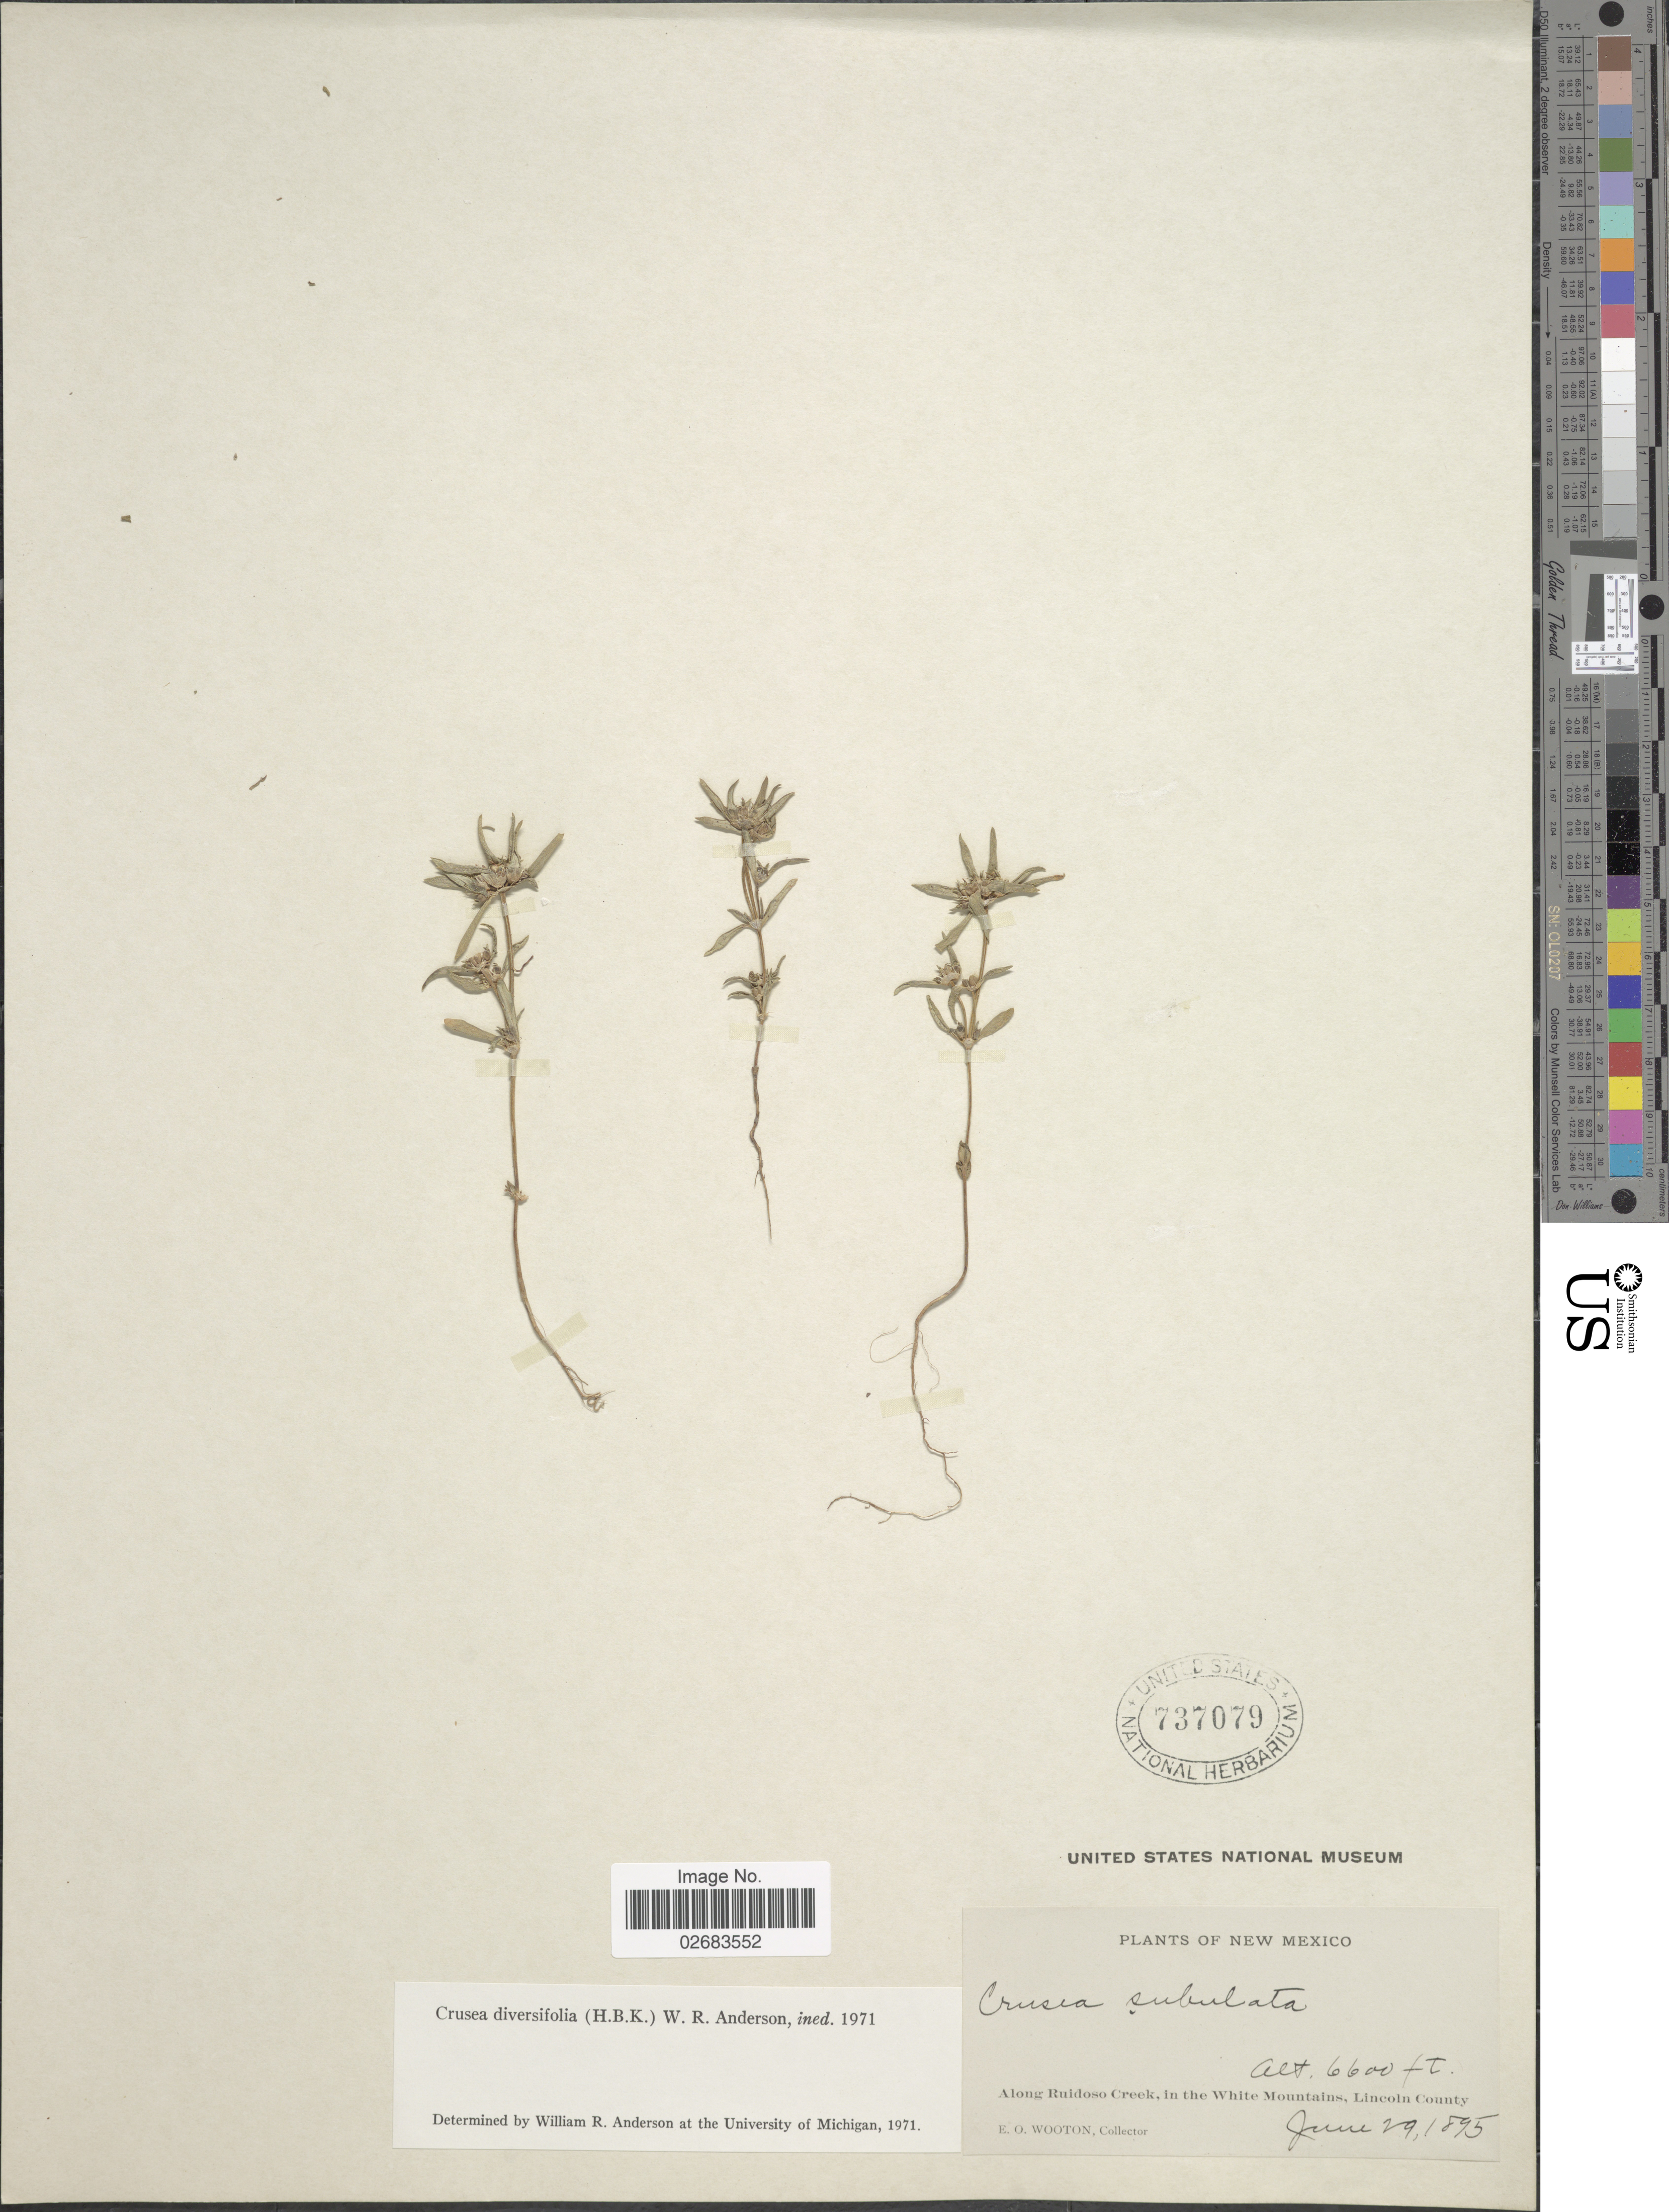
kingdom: Plantae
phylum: Tracheophyta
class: Magnoliopsida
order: Gentianales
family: Rubiaceae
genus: Crusea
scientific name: Crusea diversifolia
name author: (Kunth) W.R. Anderson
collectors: E. O. Wooton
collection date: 1895-06-29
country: United States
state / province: New Mexico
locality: Along Ruidoso Creek, In the White Mountains, Lincoln County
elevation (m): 2012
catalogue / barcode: US 737079